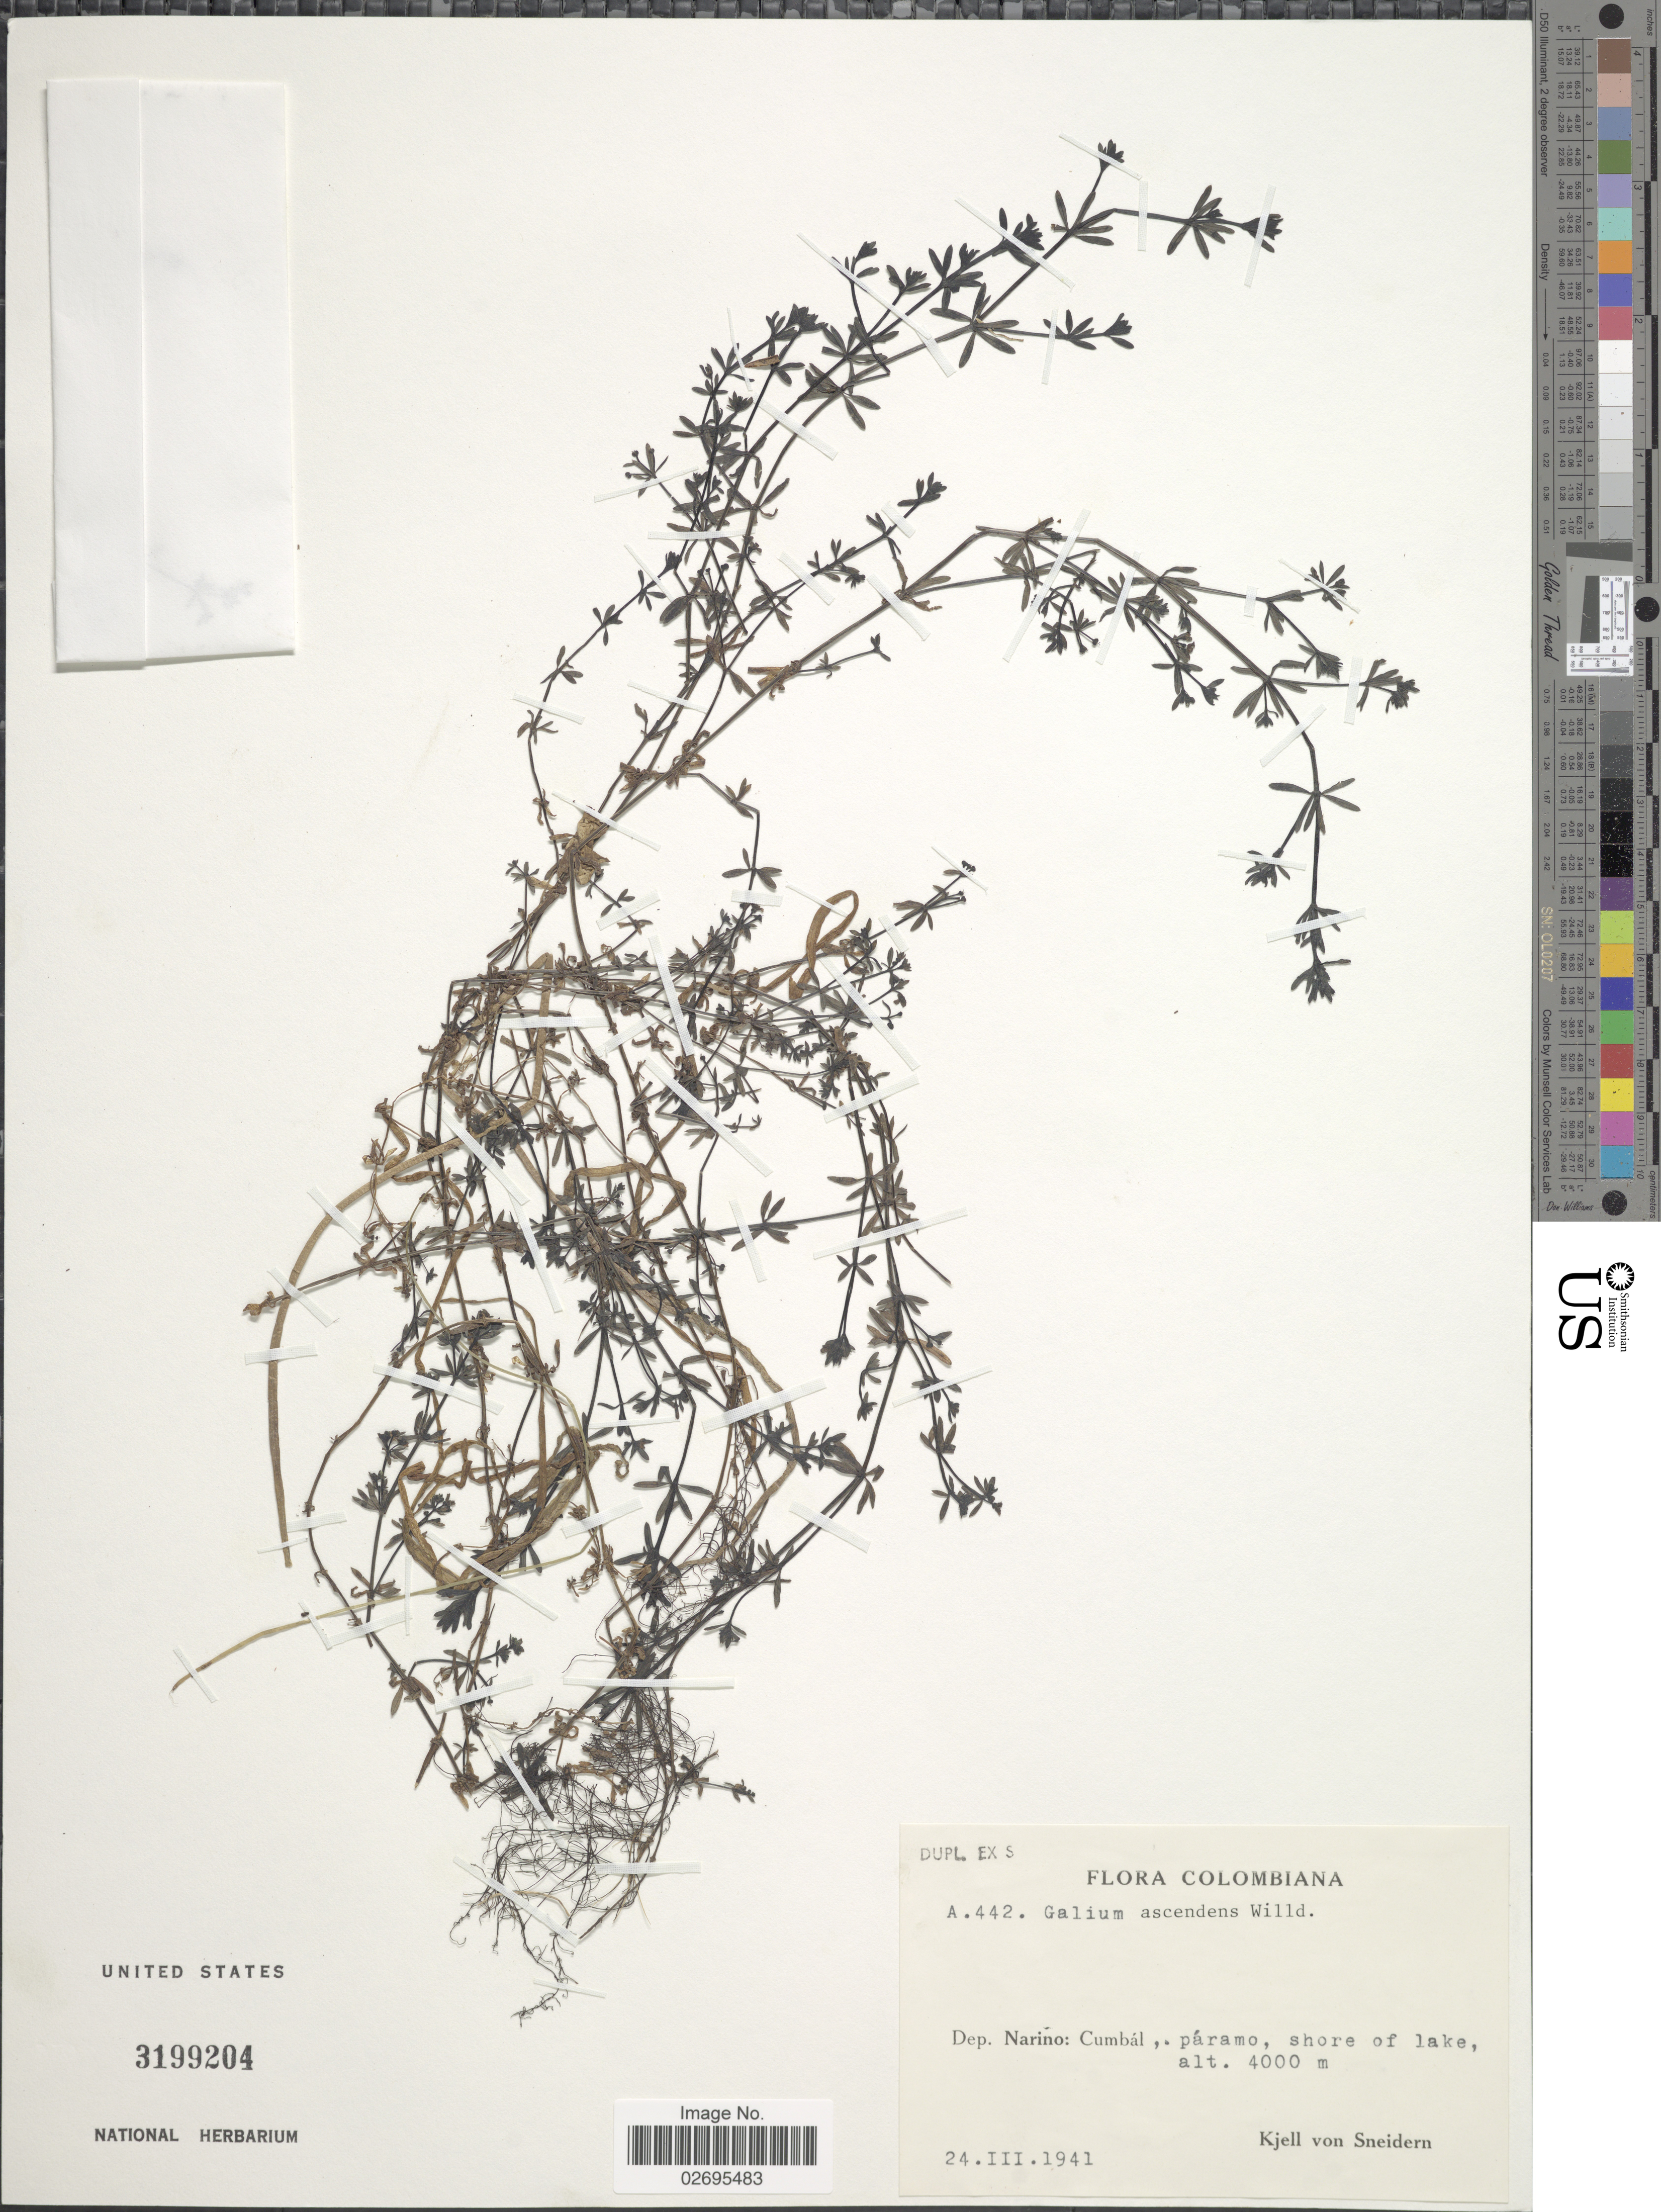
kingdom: Plantae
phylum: Tracheophyta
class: Magnoliopsida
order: Gentianales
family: Rubiaceae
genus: Galium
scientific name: Galium ascendens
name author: Willd. ex Spreng.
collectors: K. von Sneidern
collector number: A.442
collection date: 1941-03-24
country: Colombia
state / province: Nariño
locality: Dep. Nariño: Cumbál,. párarmo, shore of lake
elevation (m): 4000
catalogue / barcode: US 3199204